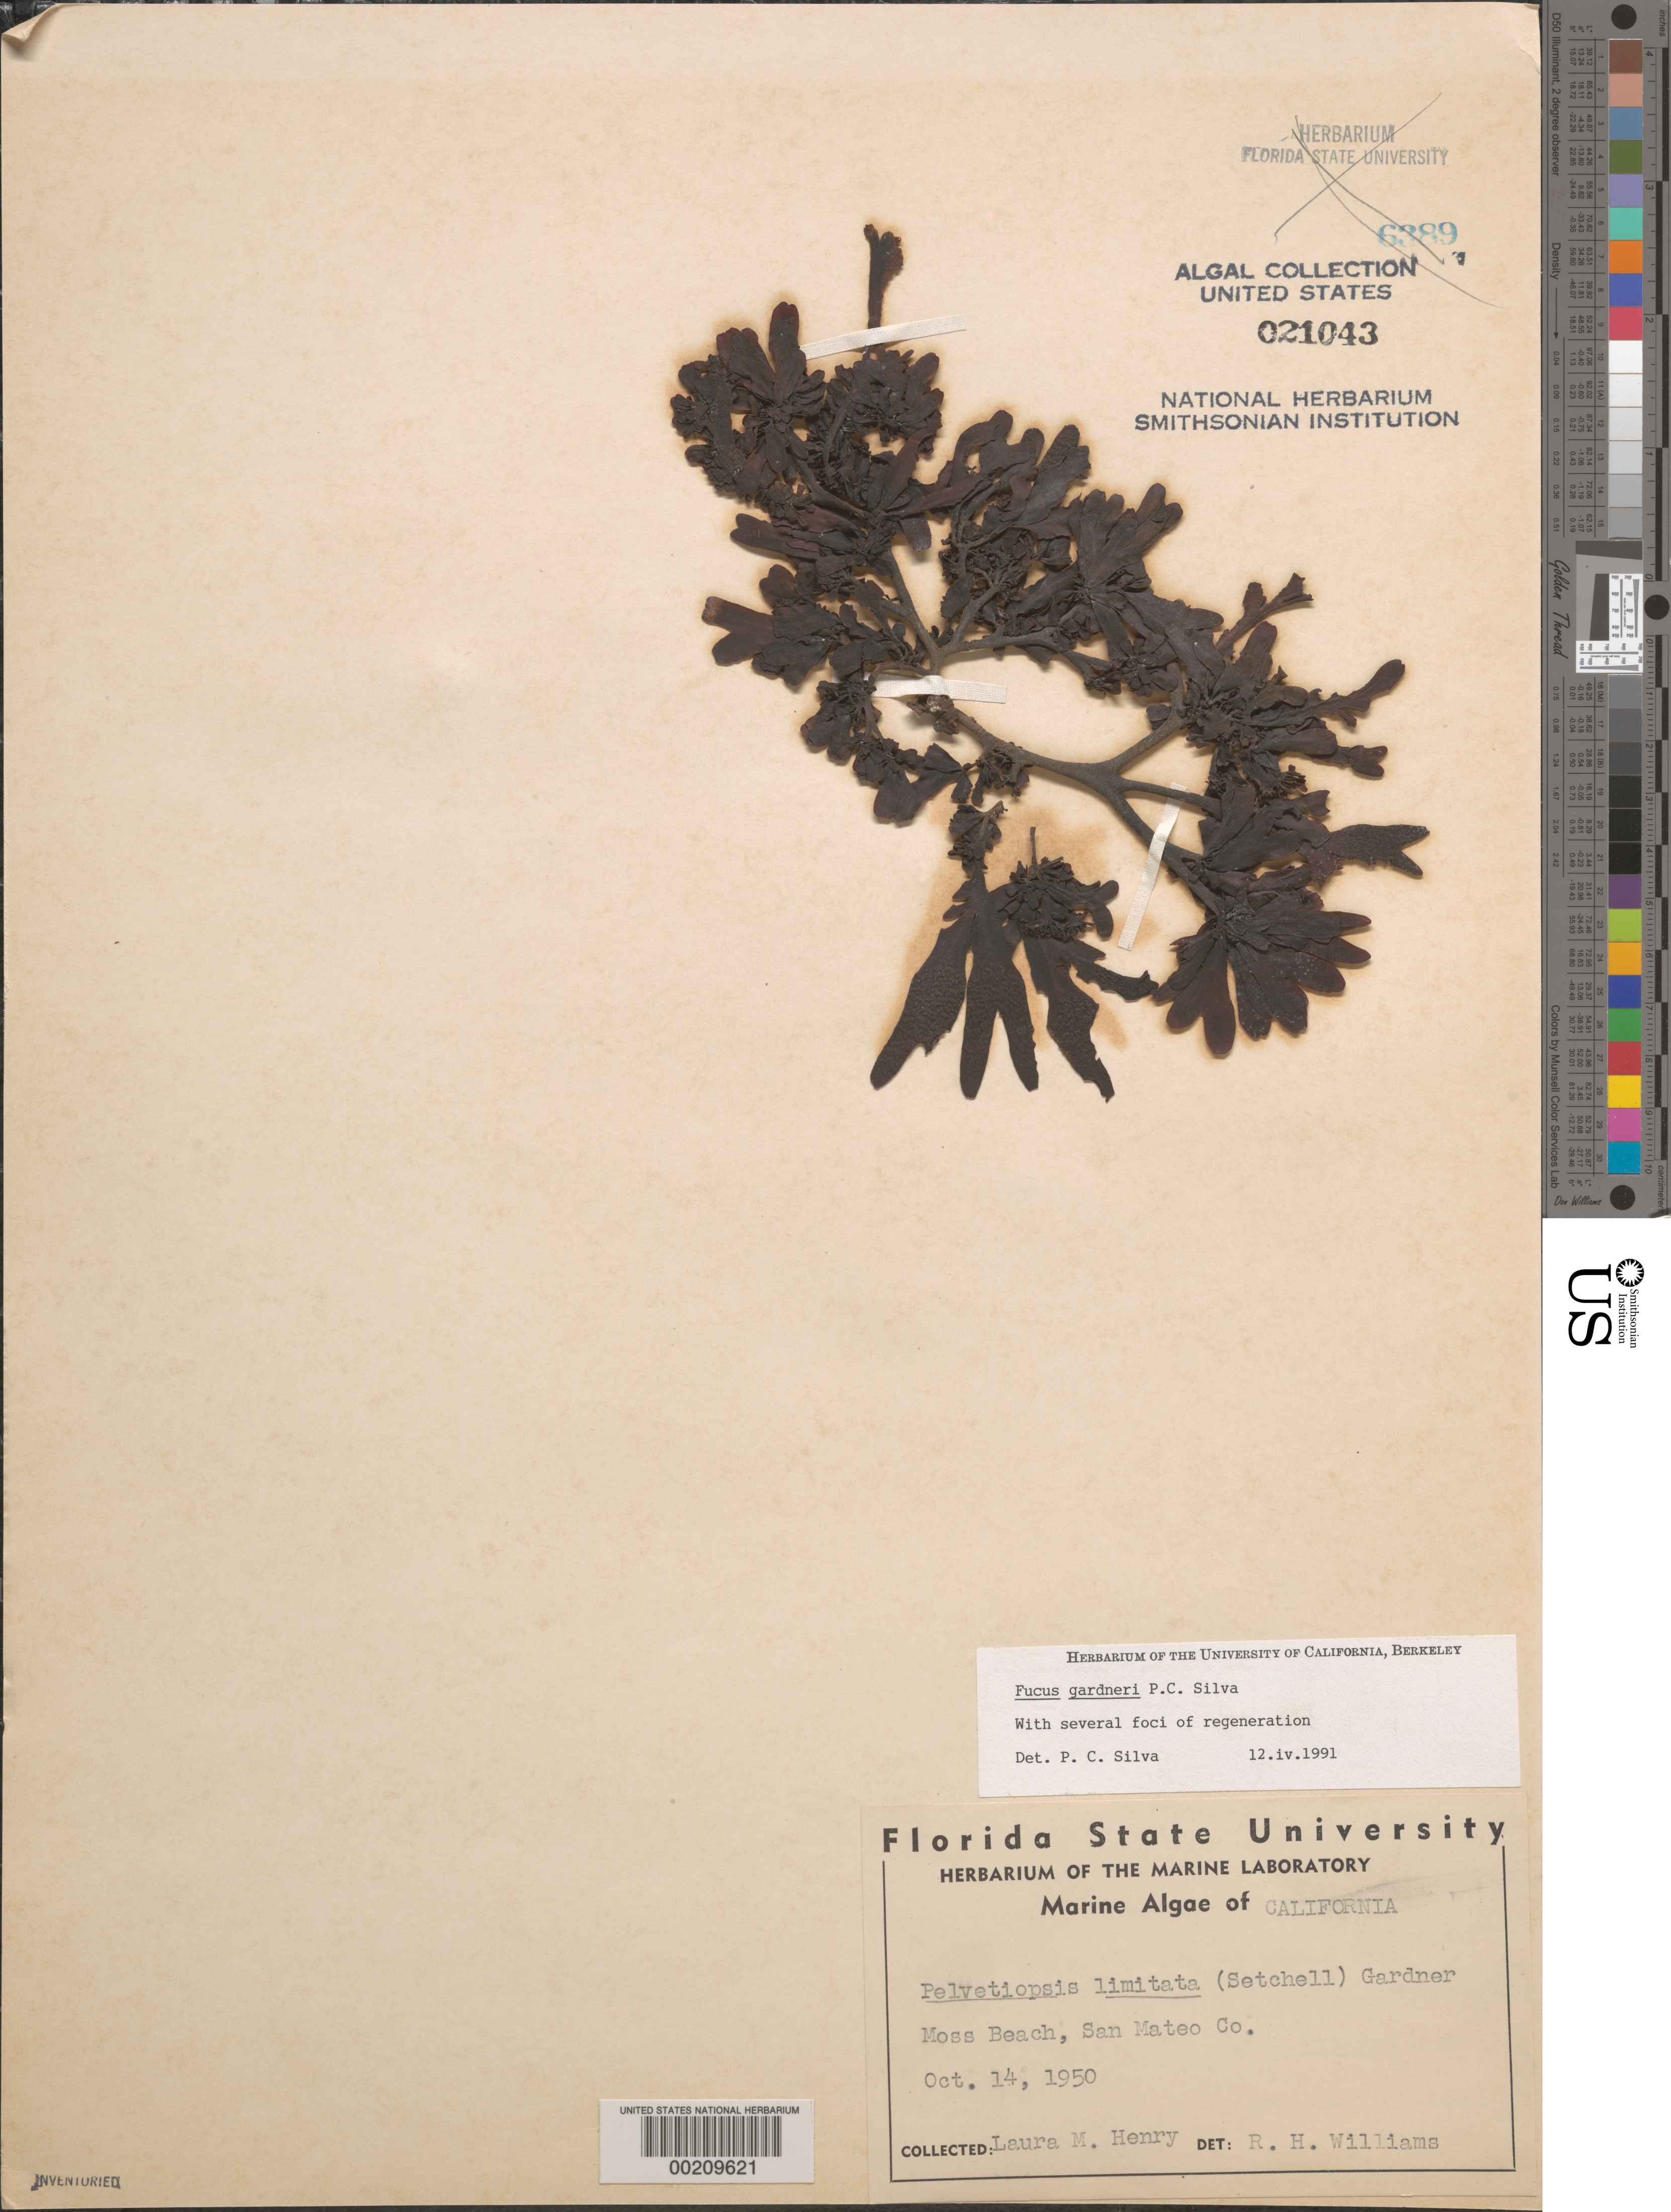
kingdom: Chromista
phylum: Ochrophyta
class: Phaeophyceae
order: Fucales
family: Fucaceae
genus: Fucus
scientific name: Fucus distichus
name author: L.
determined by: Algae name updating Project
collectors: L. Henry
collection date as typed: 14 Oct 1950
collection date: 1950-10-14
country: United States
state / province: California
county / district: San Mateo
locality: Moss Beach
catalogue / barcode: US 21043